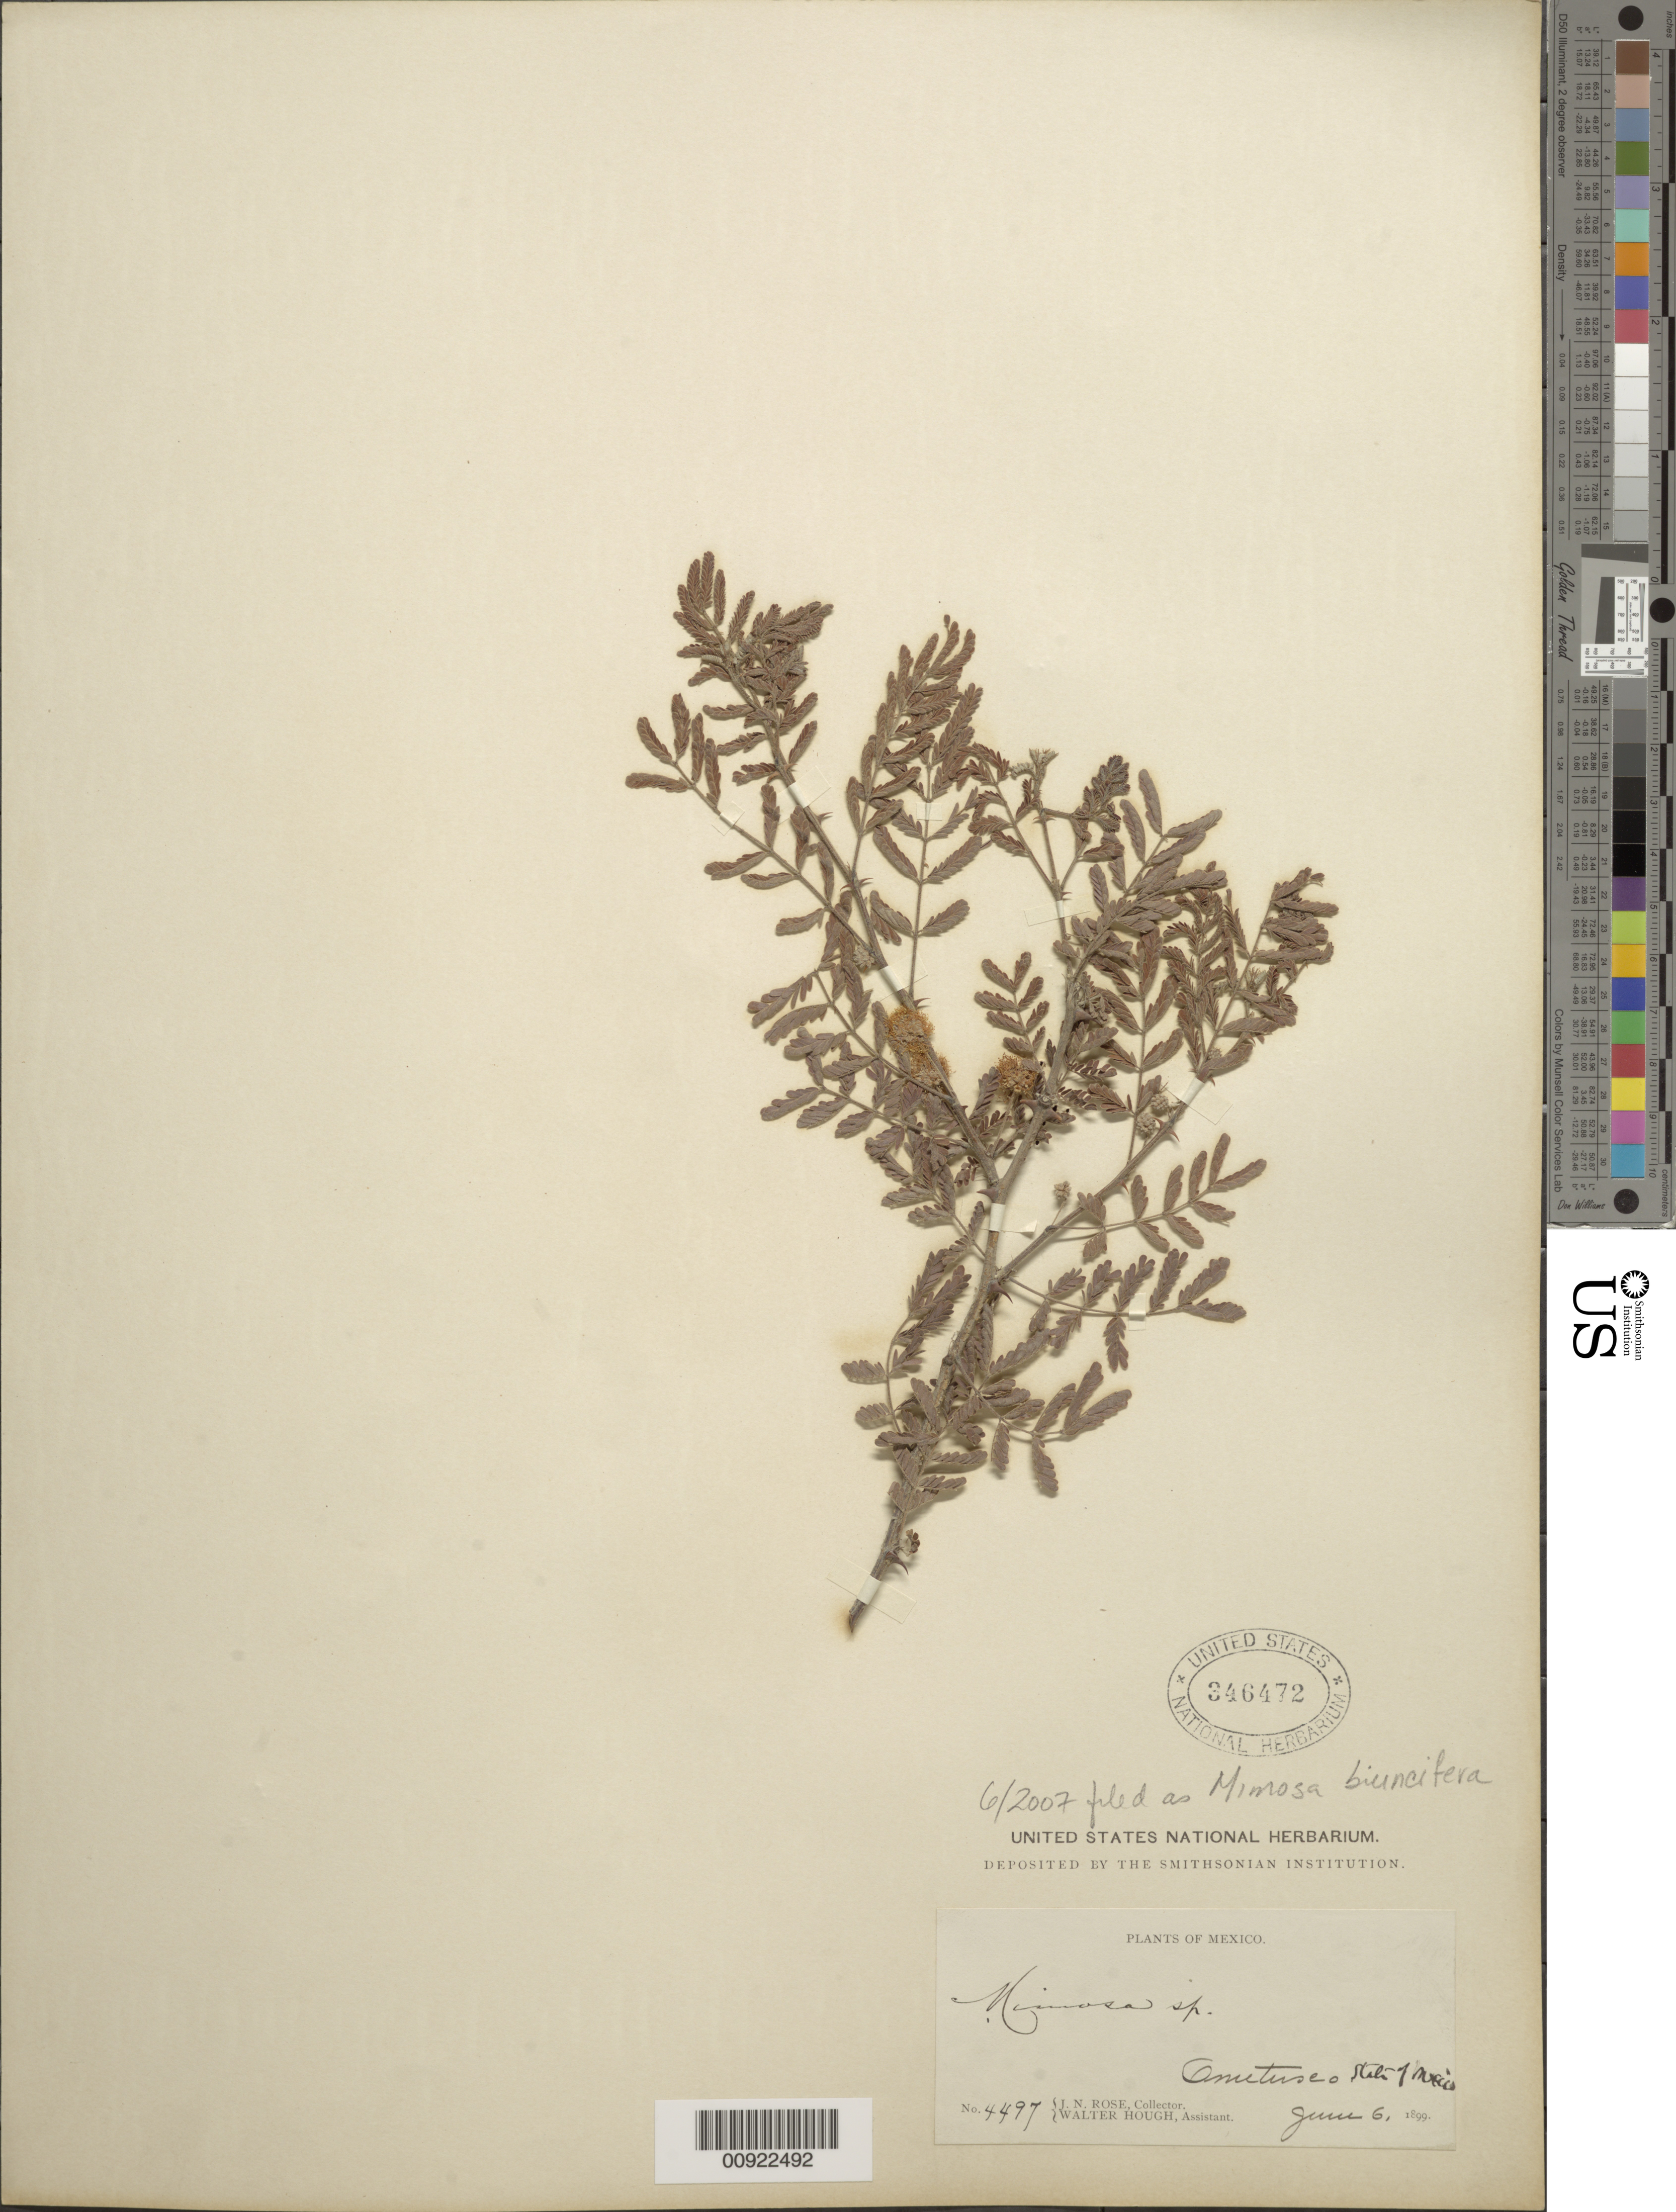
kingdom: Plantae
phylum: Tracheophyta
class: Magnoliopsida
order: Fabales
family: Fabaceae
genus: Mimosa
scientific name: Mimosa biuncifera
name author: Benth.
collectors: J. N. Rose & W. Hough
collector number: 4497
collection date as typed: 06 Jun 1899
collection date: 1899-06-06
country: Mexico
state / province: México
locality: Ometusco, State of Mexico.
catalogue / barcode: US 346472